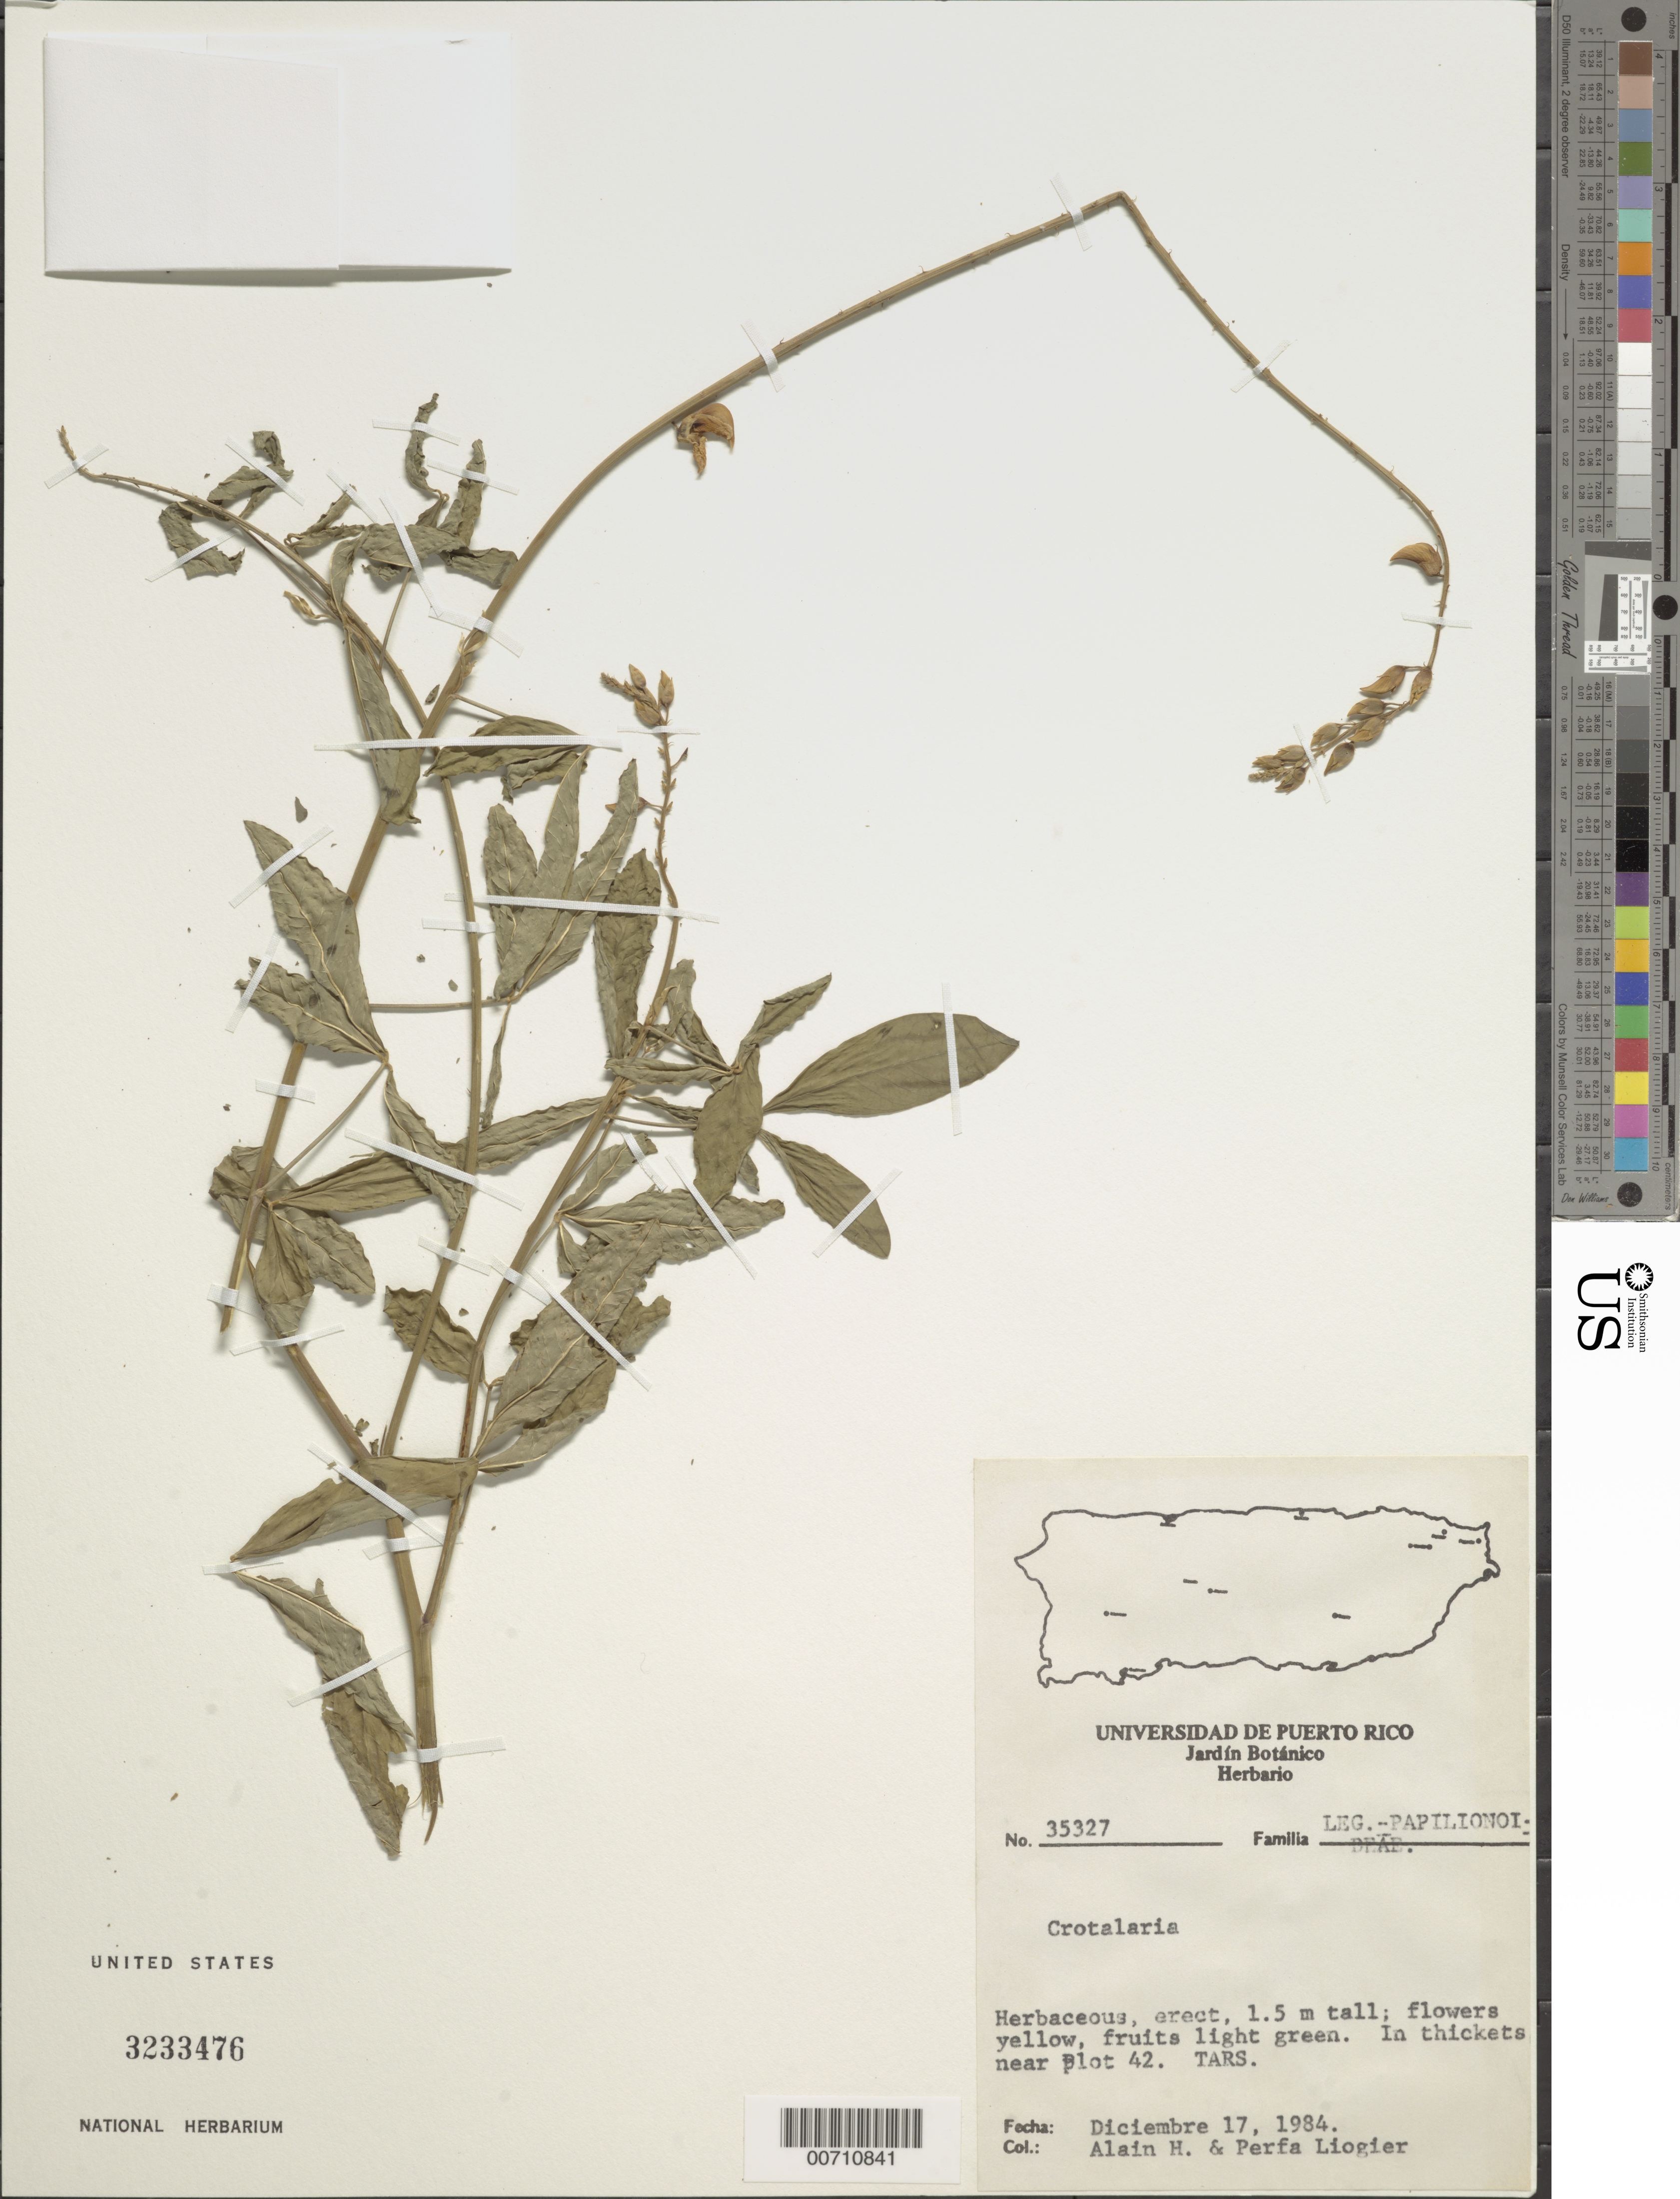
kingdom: Plantae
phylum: Tracheophyta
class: Magnoliopsida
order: Fabales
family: Fabaceae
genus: Crotalaria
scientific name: Crotalaria sp.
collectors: A. H. Liogier & M. P. Liogier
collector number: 35327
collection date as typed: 17 Dec 1984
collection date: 1984-12-17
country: Puerto Rico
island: Greater Antilles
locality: TARS, Plot 42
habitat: In thickets near Plot 42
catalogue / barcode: US 3233476